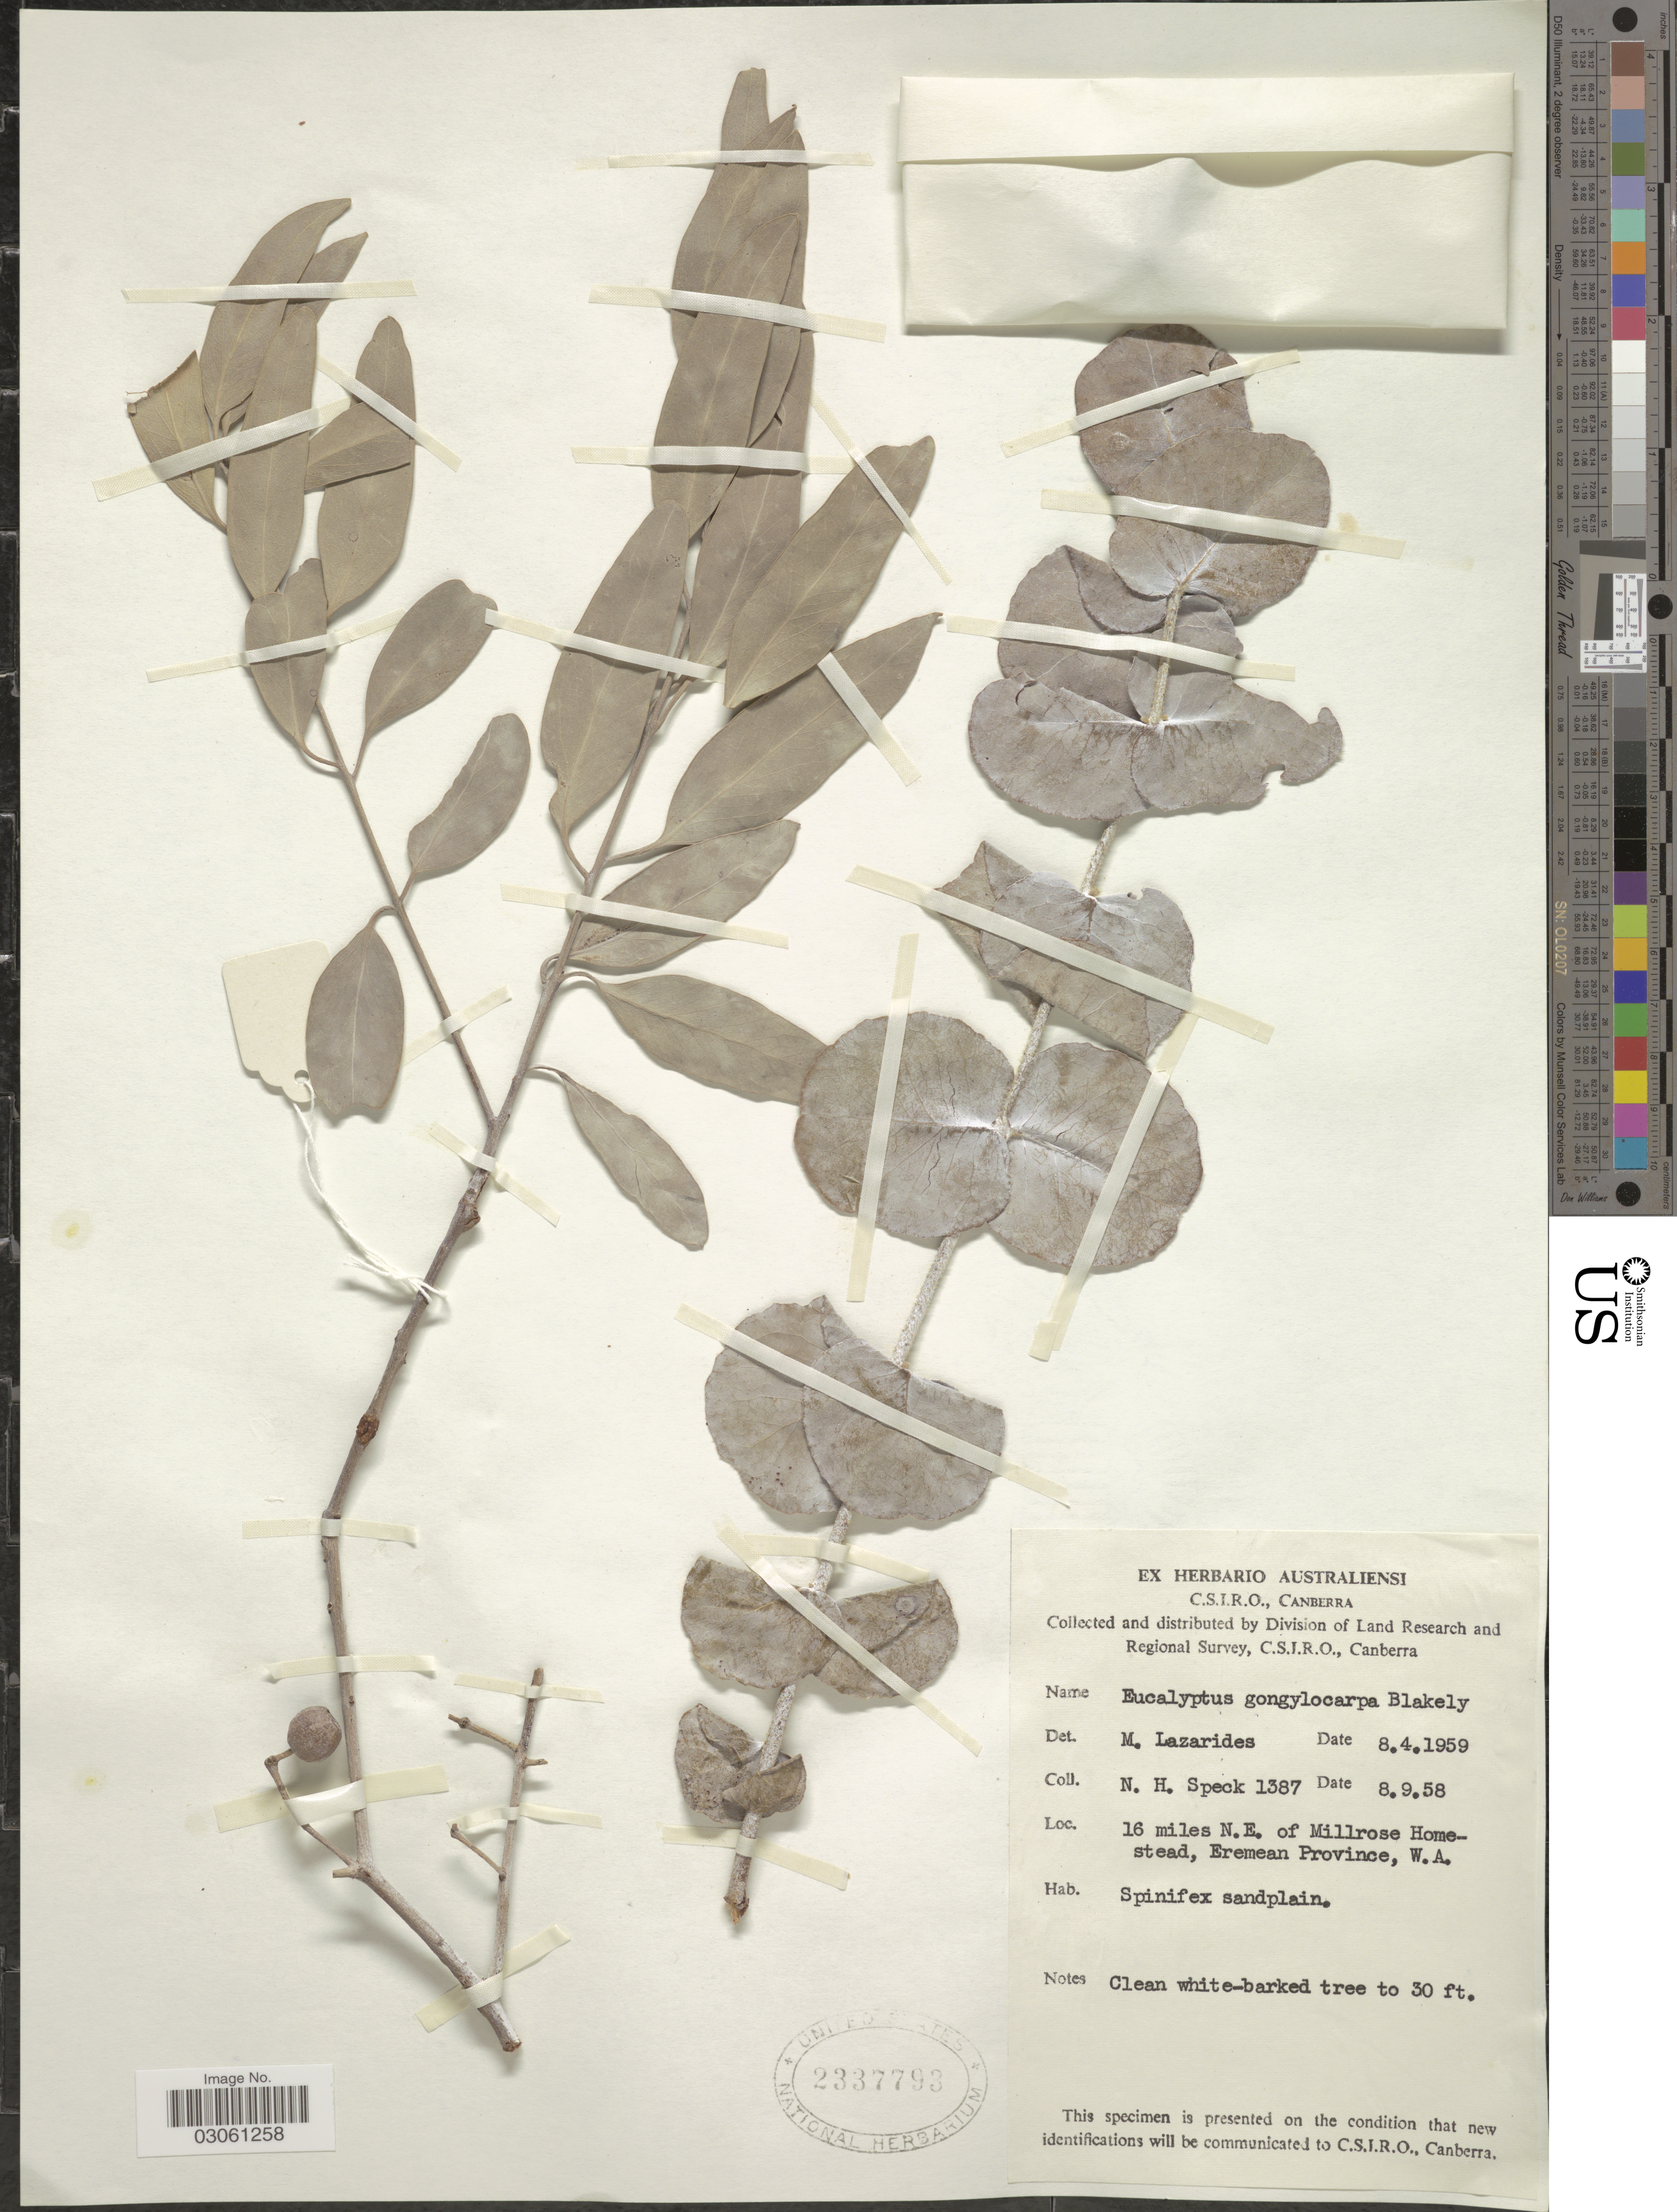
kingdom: Plantae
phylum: Tracheophyta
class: Magnoliopsida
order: Myrtales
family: Myrtaceae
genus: Eucalyptus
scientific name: Eucalyptus gongylocarpa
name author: Blakely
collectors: N. Speck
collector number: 1387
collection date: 1958-09-08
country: Australia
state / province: Western Australia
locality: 16 miles N.E. of Millrose Homestead, Eremean Province, W.A.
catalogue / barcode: US 2337793